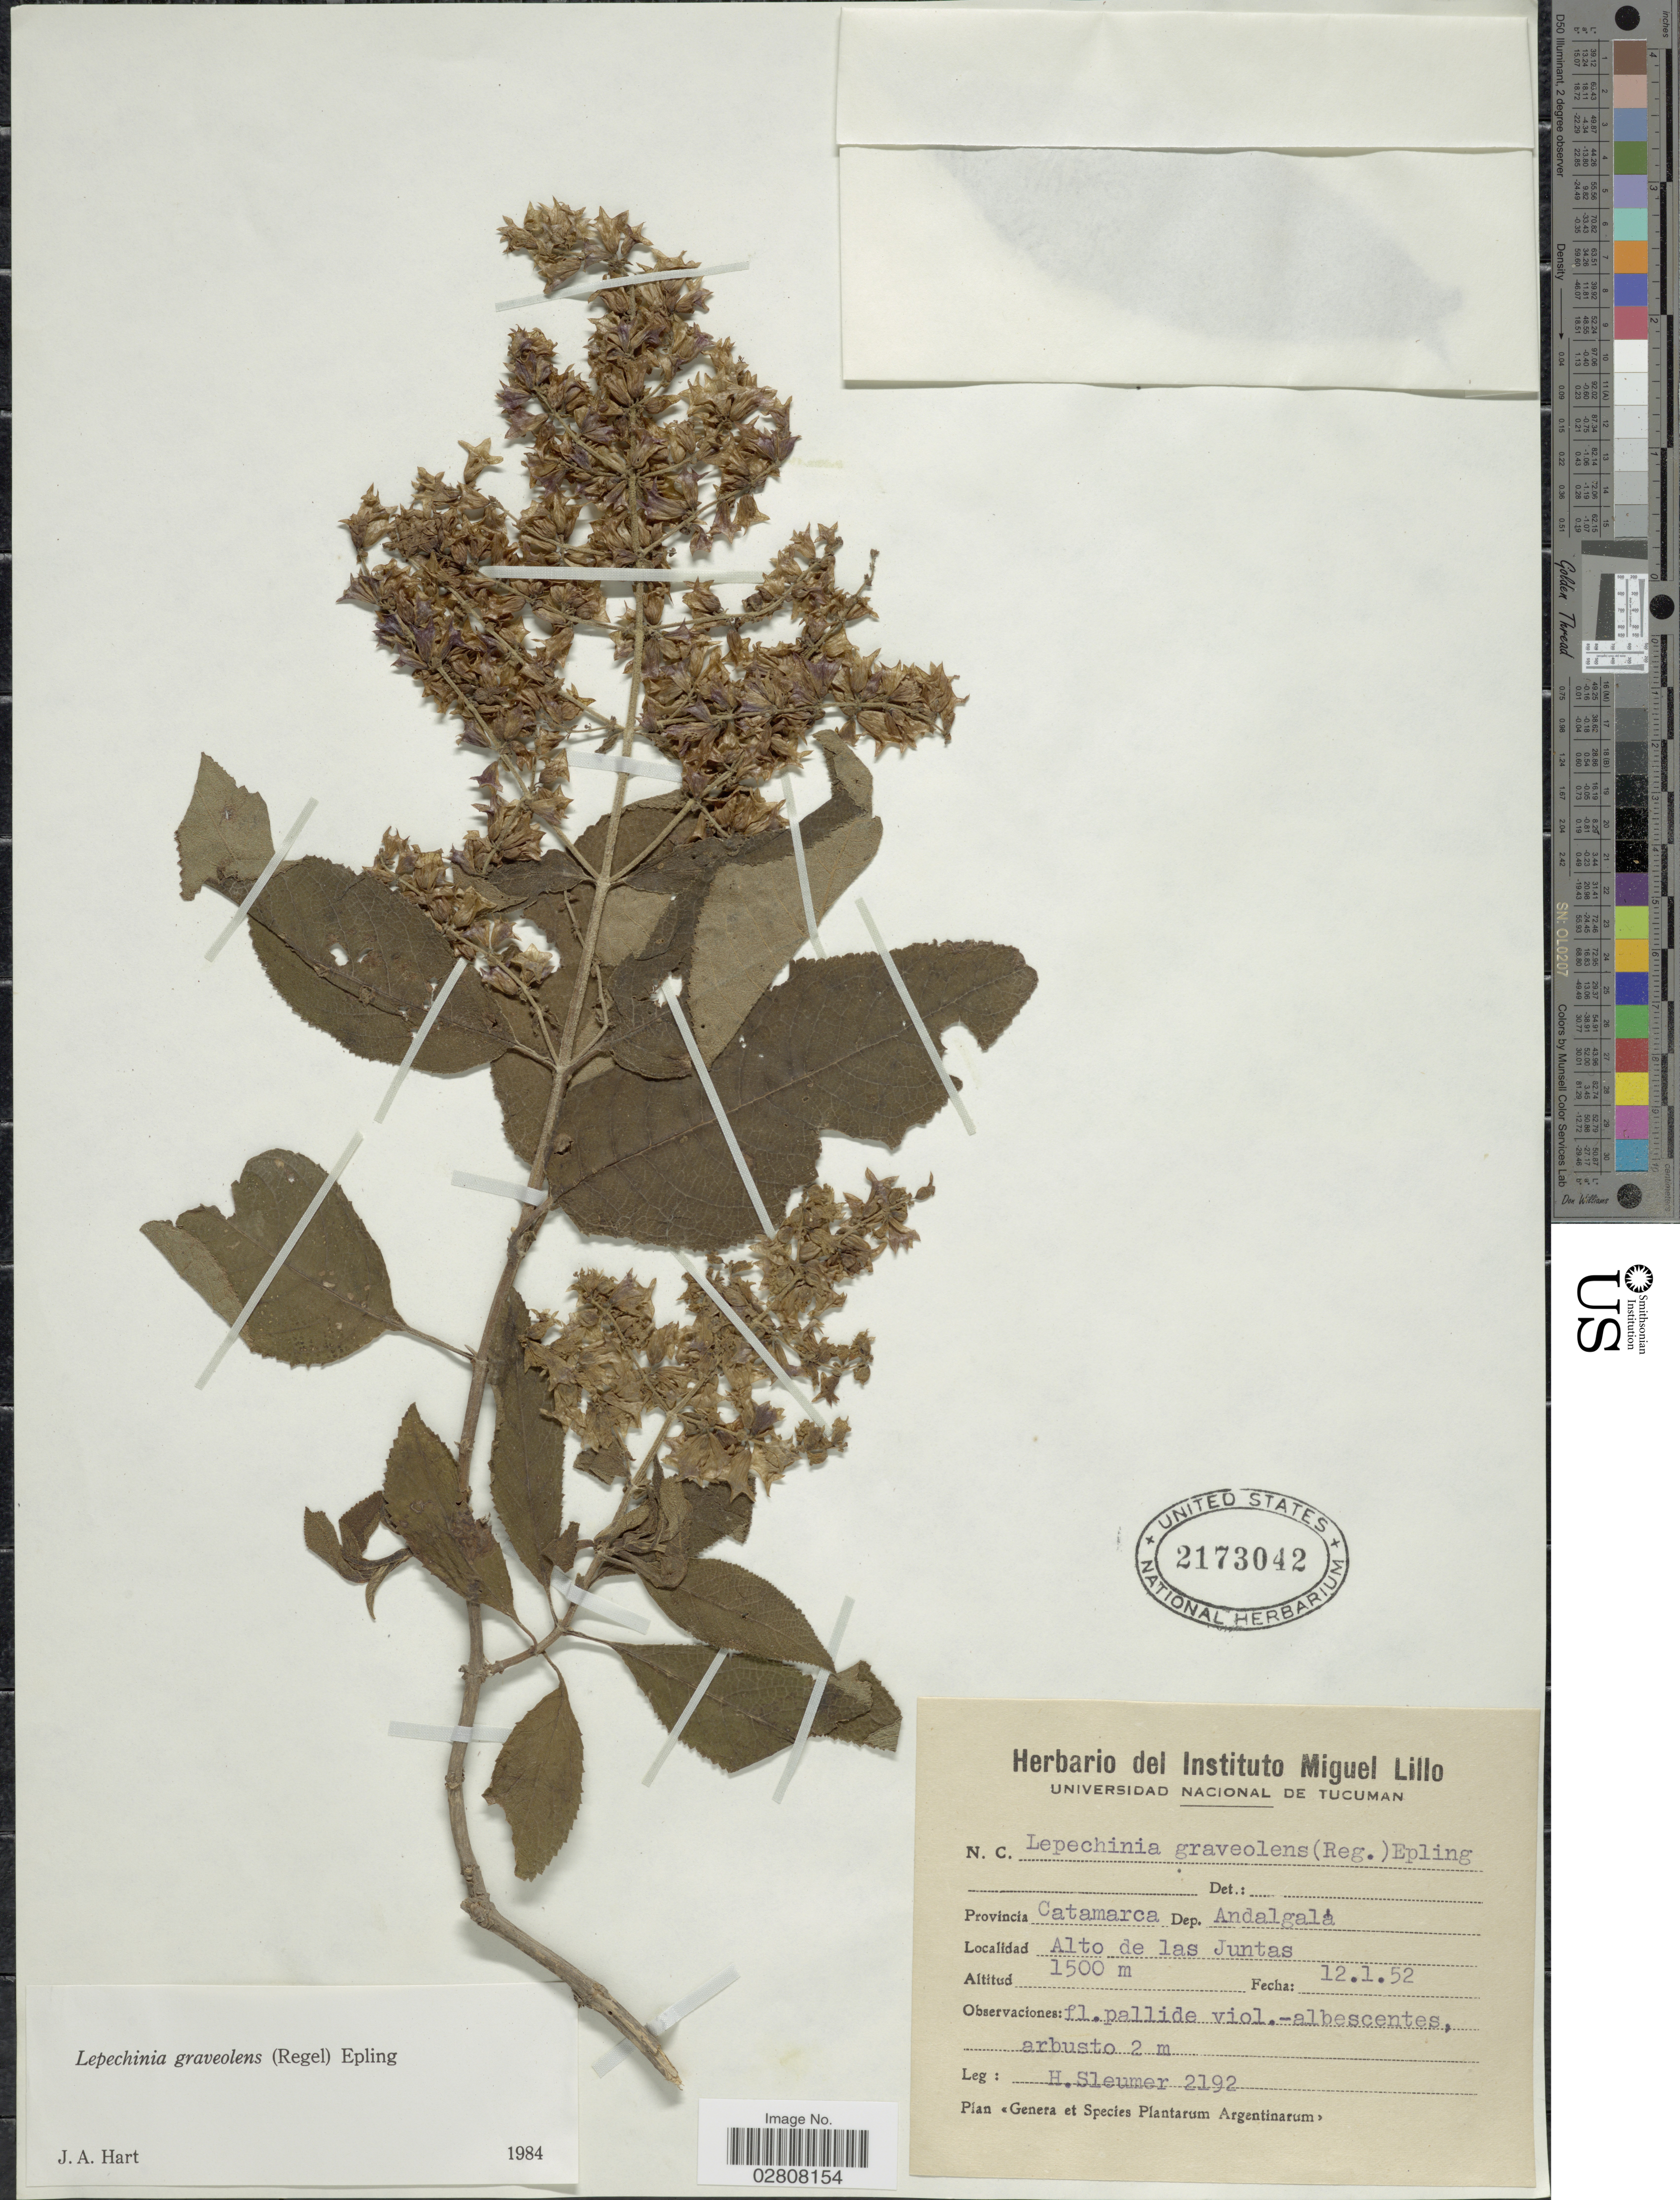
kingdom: Plantae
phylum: Tracheophyta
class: Magnoliopsida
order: Lamiales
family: Lamiaceae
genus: Lepechinia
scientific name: Lepechinia graveolens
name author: (Regel) Epling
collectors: H. O. Sleumer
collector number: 2192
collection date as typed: Transcribed d/m/y: 12/1/52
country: Argentina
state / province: Catamarca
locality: Provincia Catamarca. Dep. Andalgalá. Alto de las Juntas.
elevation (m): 1500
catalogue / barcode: US 2173042